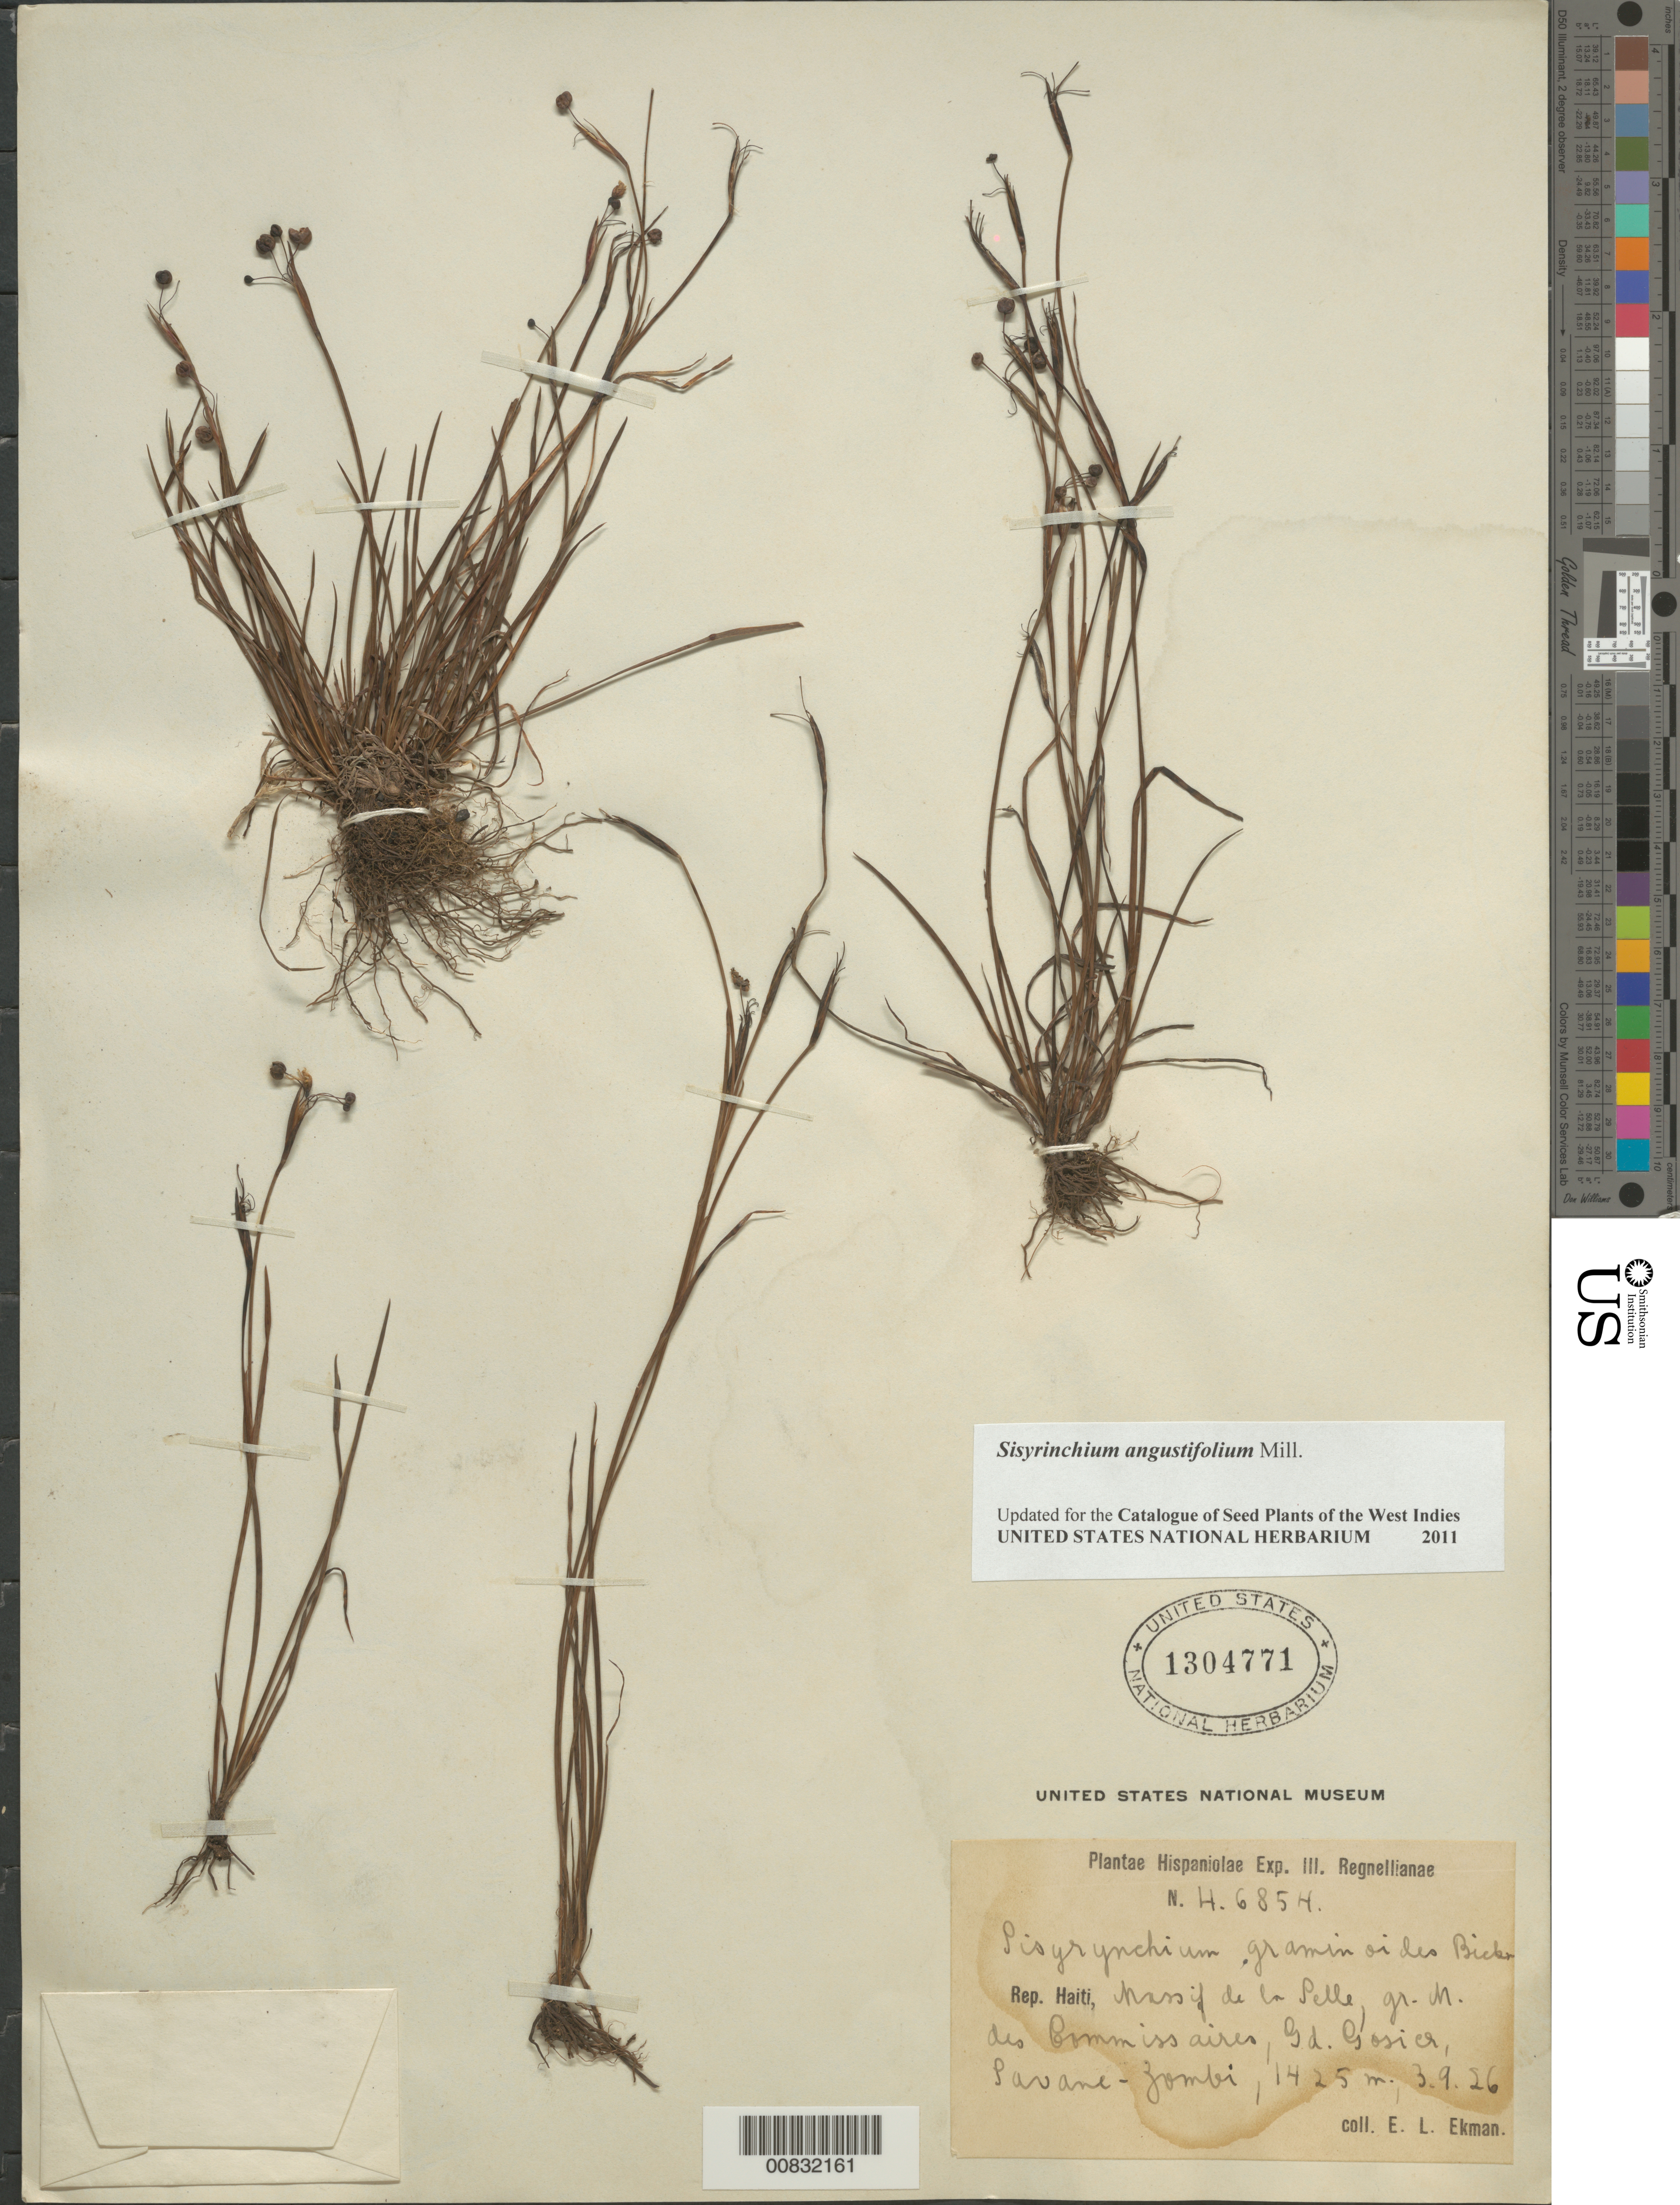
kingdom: Plantae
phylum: Tracheophyta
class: Liliopsida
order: Asparagales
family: Iridaceae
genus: Sisyrinchium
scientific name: Sisyrinchium angustifolium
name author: Mill.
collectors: E. L. Ekman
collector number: H 6854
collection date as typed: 03 Sep 1926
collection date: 1926-09-03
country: Haiti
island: Hispaniola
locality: Massif de la Selle, gr. M. des Commissaires, Gd. Gosier, Savane-Zombi.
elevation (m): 1425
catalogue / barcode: US 1304771